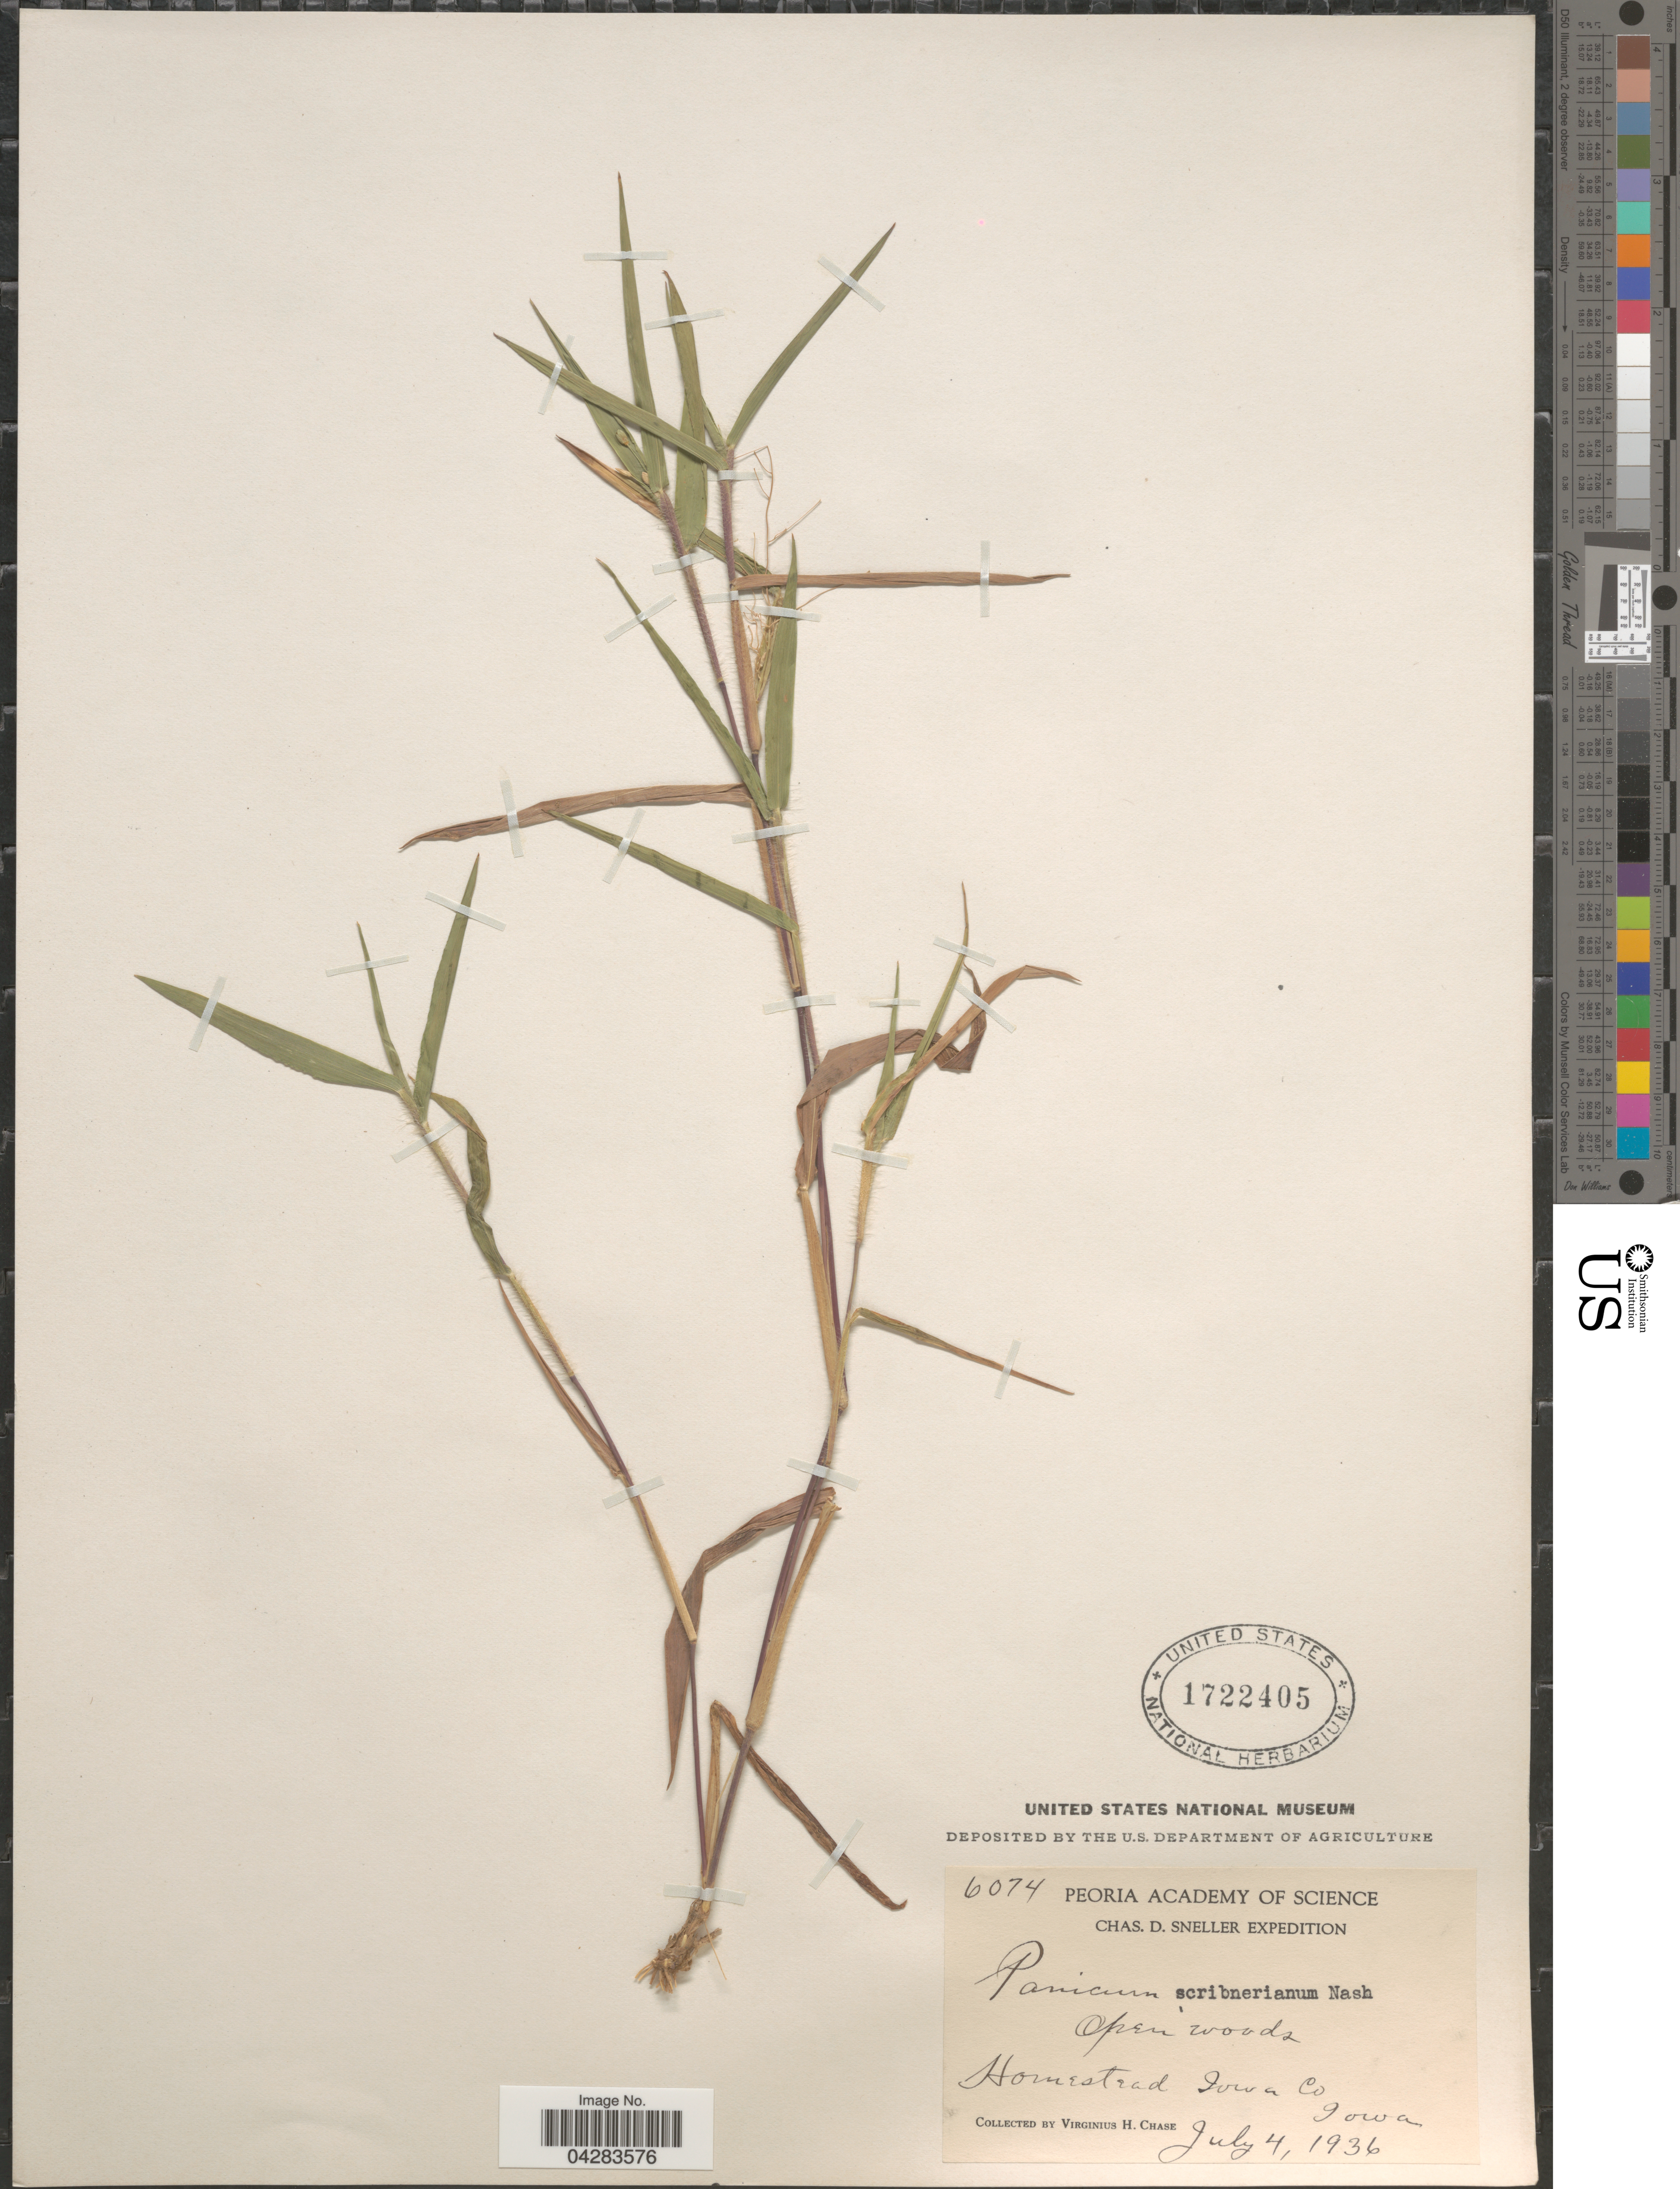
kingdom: Plantae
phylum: Tracheophyta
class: Liliopsida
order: Poales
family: Poaceae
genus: Dichanthelium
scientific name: Dichanthelium oligosanthes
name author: (Schult.) Gould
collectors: V. H. Chase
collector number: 6074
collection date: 1936-07-04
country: United States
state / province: Iowa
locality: Chas. D. Sneller Expedition. Homestead Iowa Co.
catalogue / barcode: US 1722405